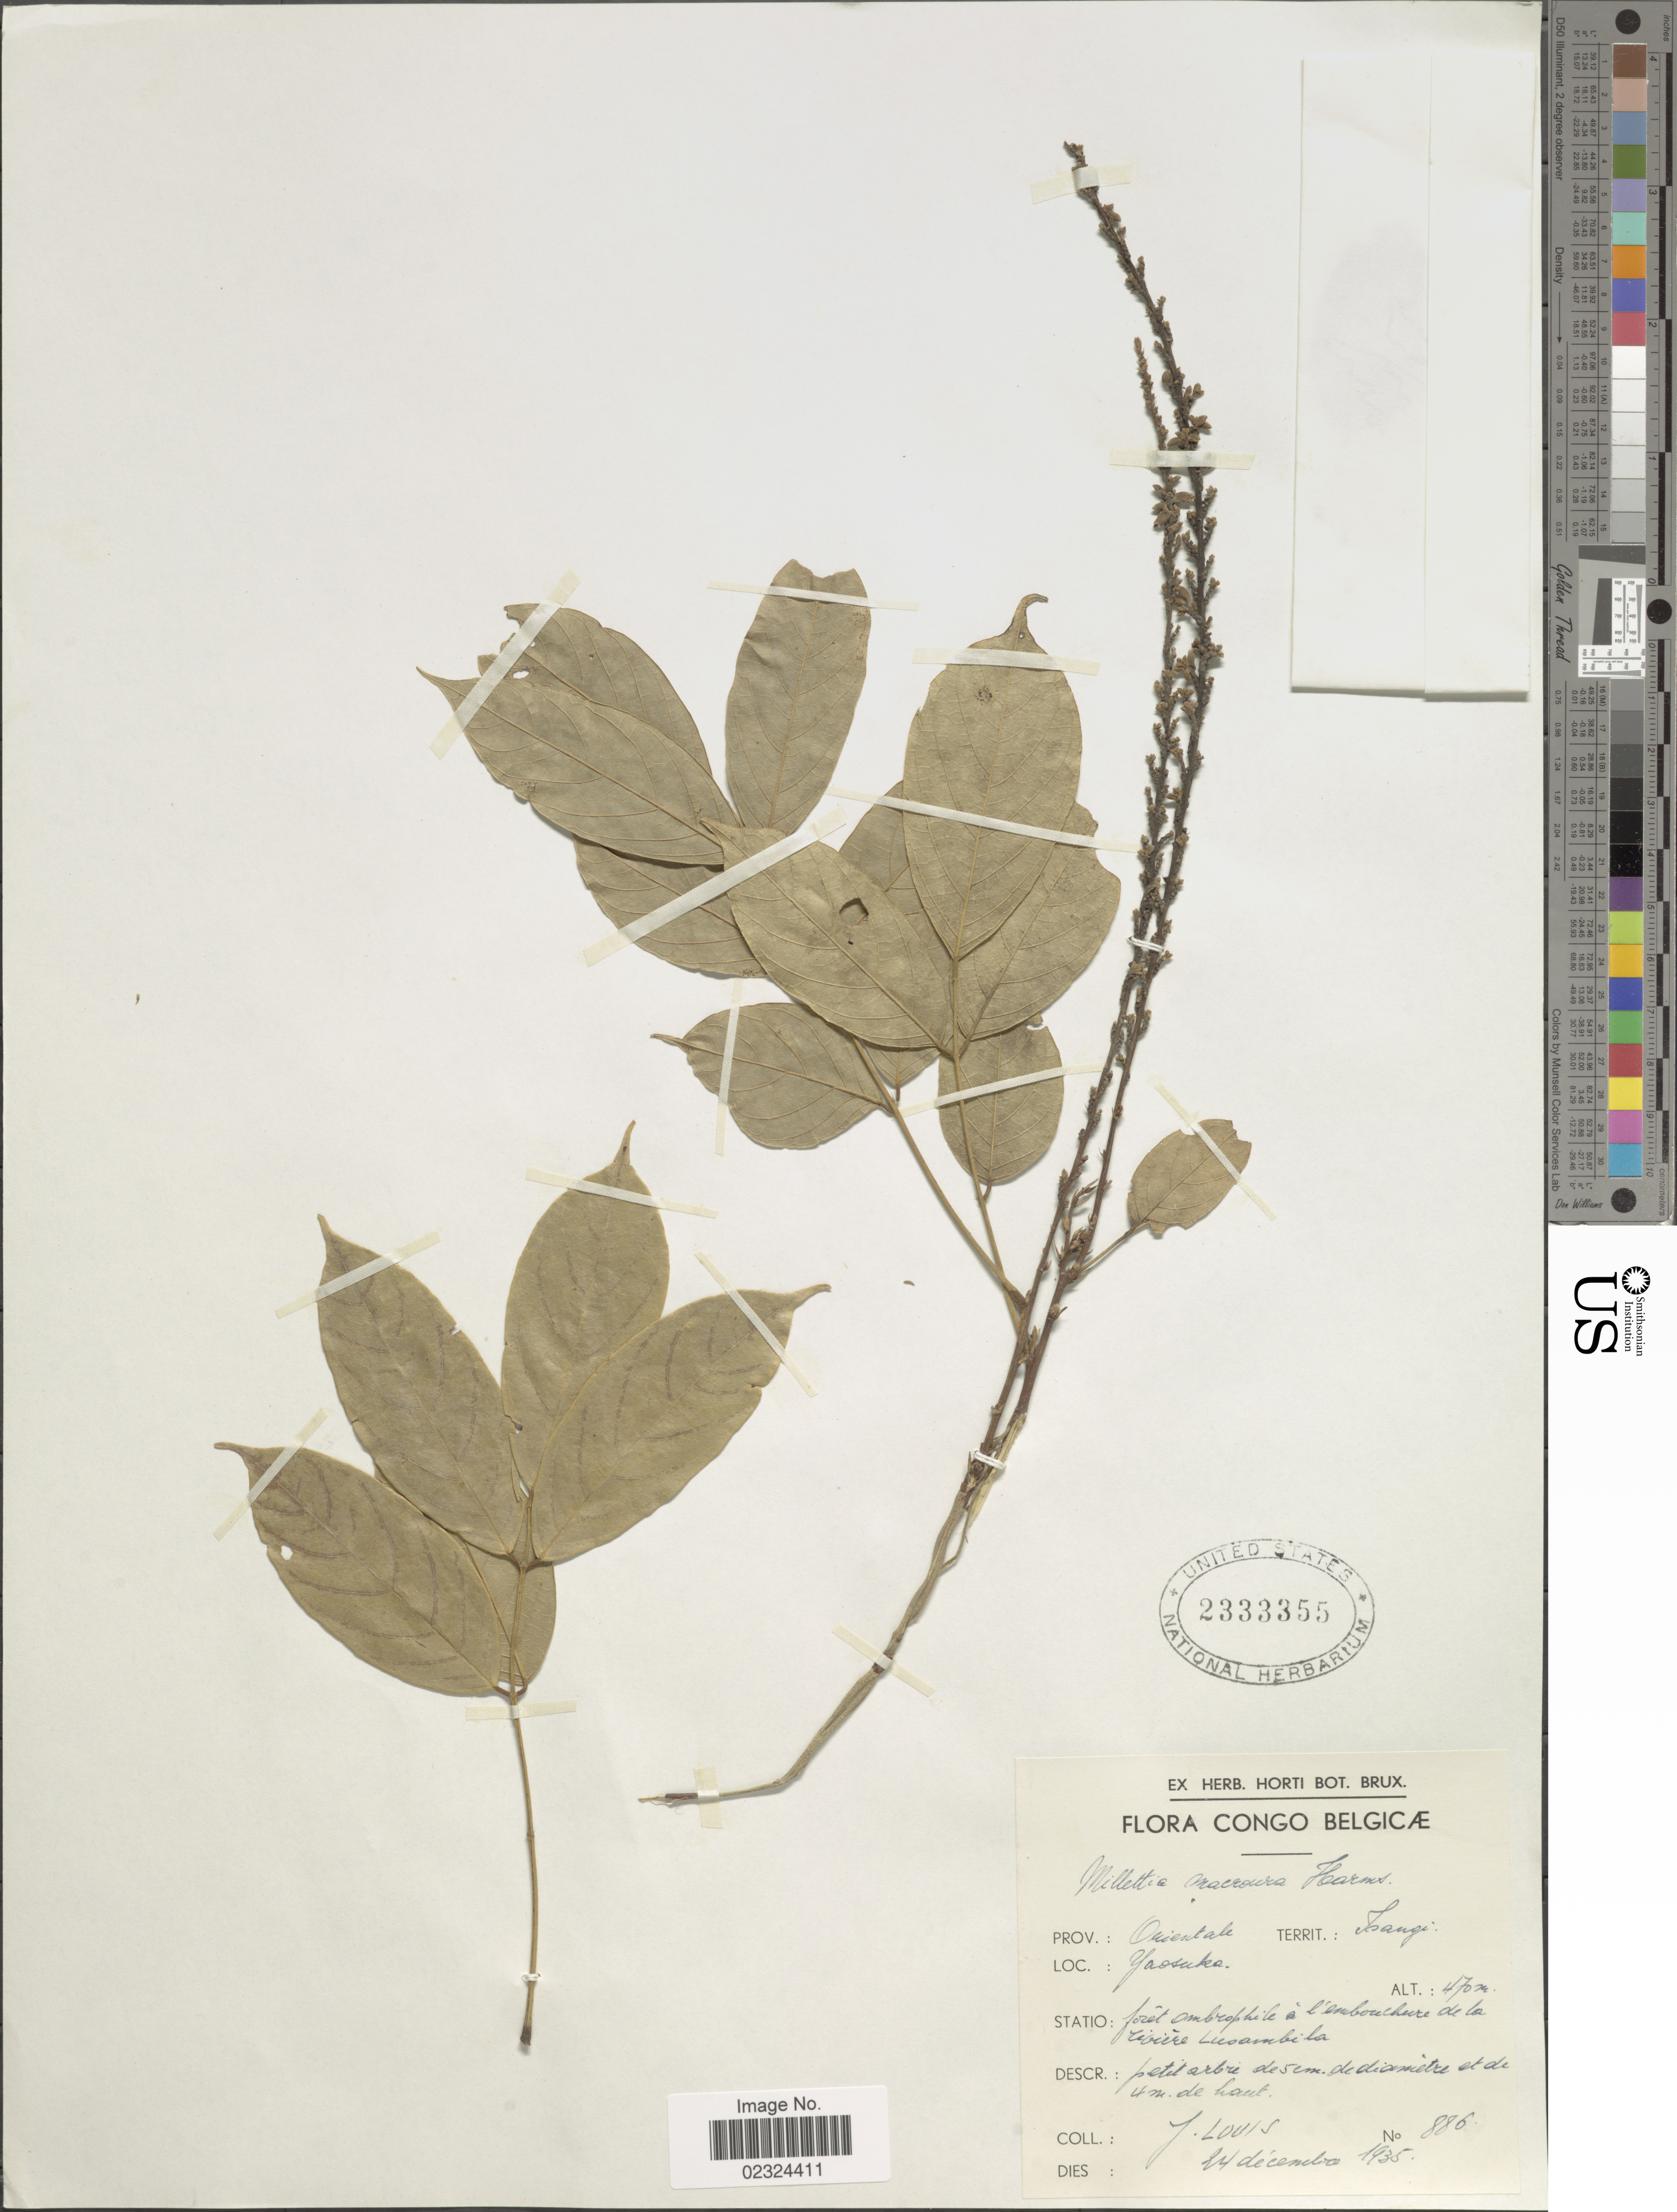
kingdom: Plantae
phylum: Tracheophyta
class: Magnoliopsida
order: Fabales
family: Fabaceae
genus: Millettia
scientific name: Millettia macroura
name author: Harms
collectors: J. Louis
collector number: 886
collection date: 1935-12-24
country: Congo, Democratic Republic of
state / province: Tshopo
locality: Congo Belgicae. Territ.: Isangi. Yaosuka.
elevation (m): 470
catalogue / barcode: US 2333355